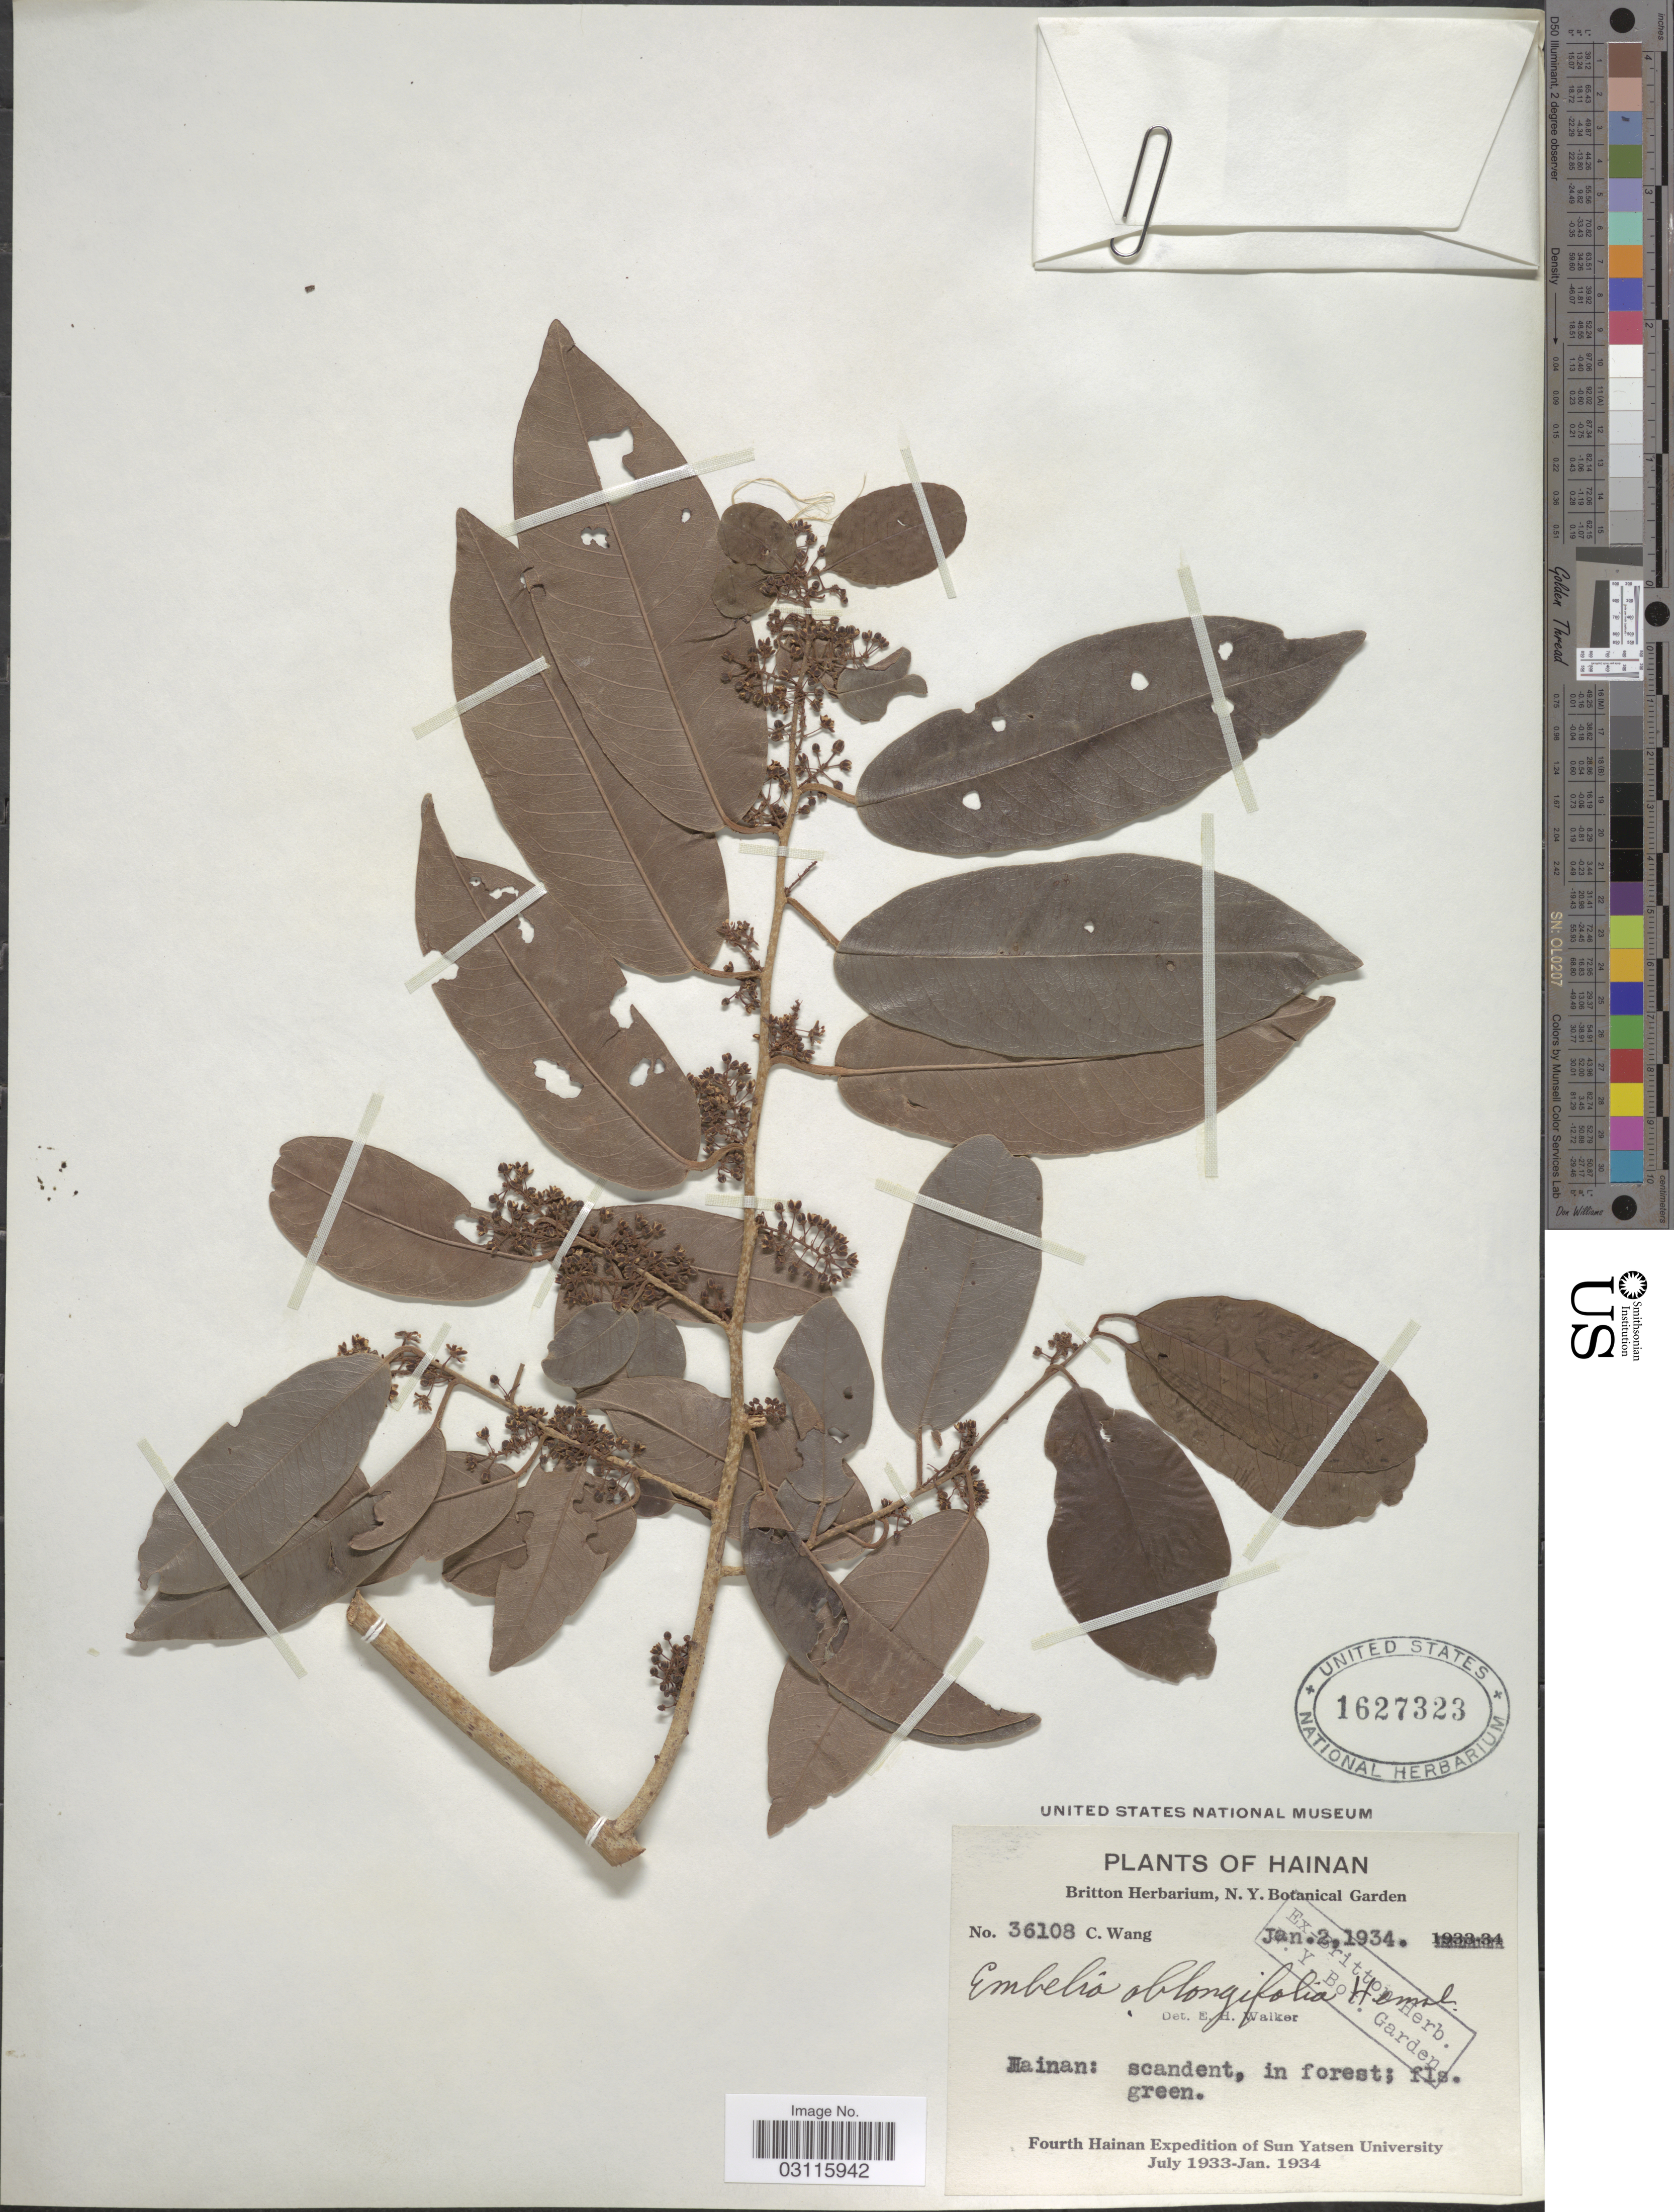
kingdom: Plantae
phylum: Tracheophyta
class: Magnoliopsida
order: Ericales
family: Primulaceae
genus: Embelia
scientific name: Embelia oblongifolia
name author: Hemsl.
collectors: C. Wang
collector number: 36108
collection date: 1934-01-02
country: China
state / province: Hainan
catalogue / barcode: US 1627323